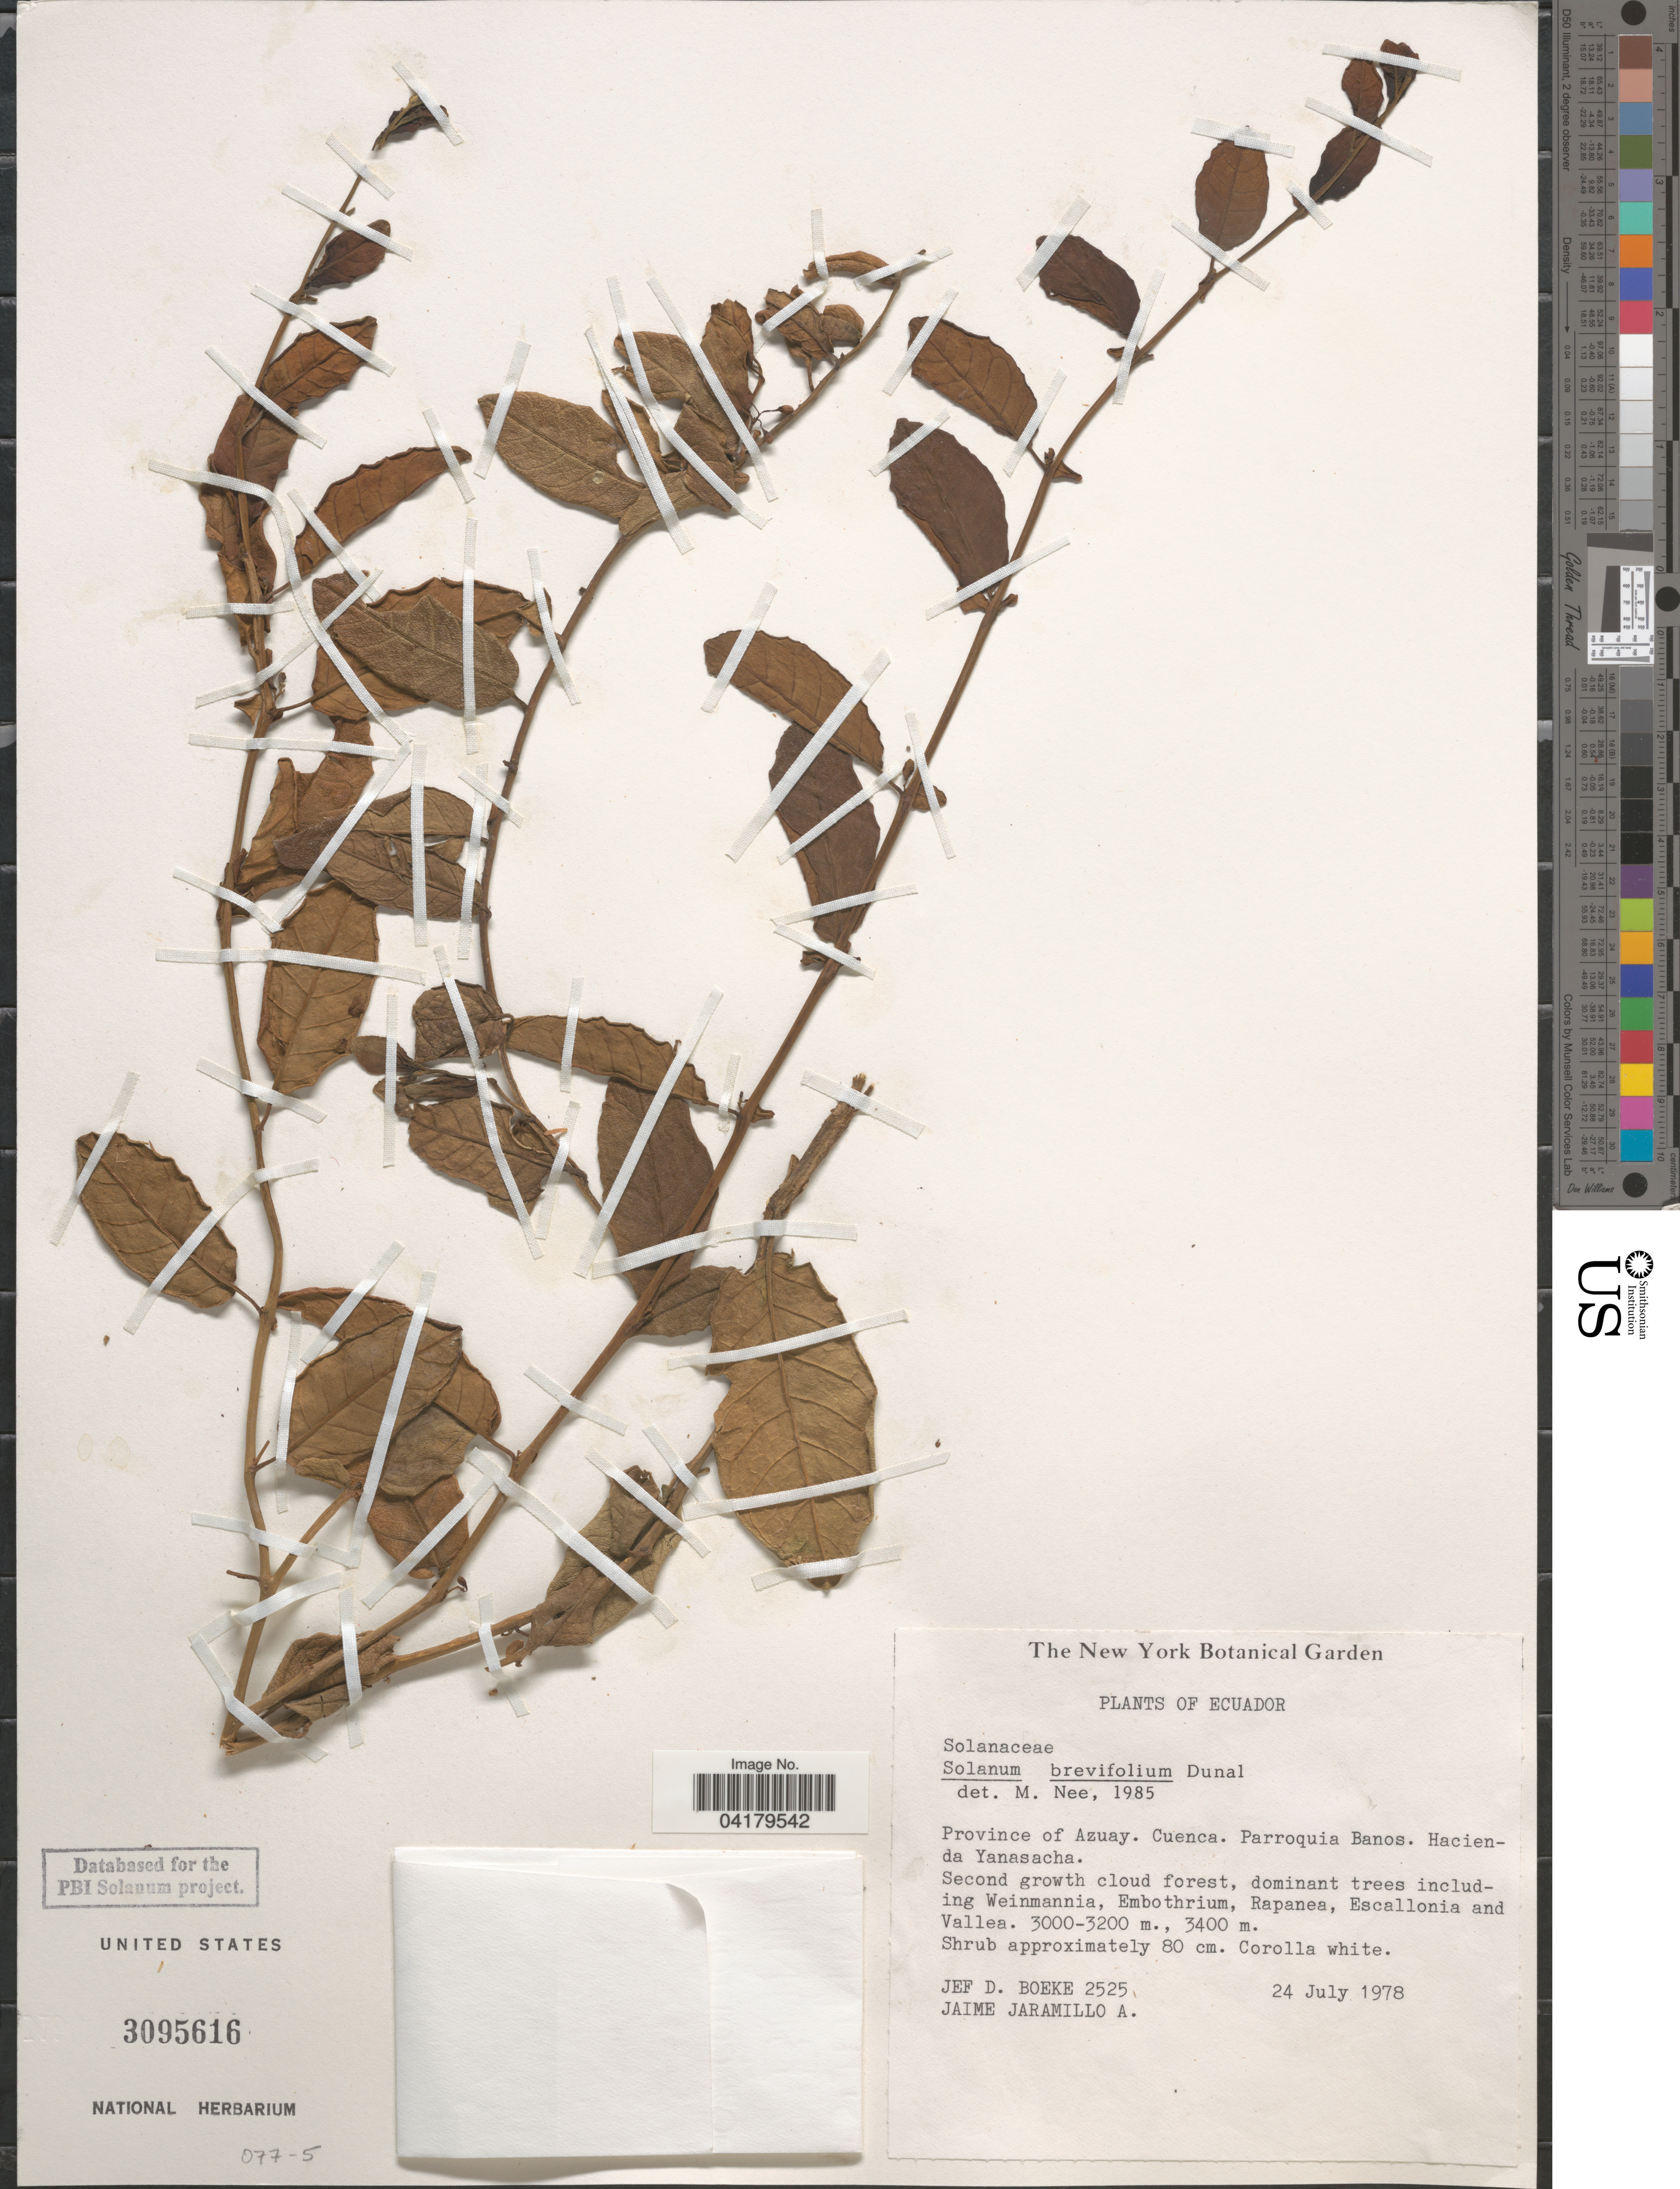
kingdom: Plantae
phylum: Tracheophyta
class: Magnoliopsida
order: Solanales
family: Solanaceae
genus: Solanum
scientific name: Solanum brevifolium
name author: Dunal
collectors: J. Boeke & J. L. Jaramillo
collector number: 2525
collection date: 1978-07-24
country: Ecuador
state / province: Azuay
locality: Cuenca. Parroquia Banos. Hacienda Yanasacha.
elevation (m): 3000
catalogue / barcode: US 3095616